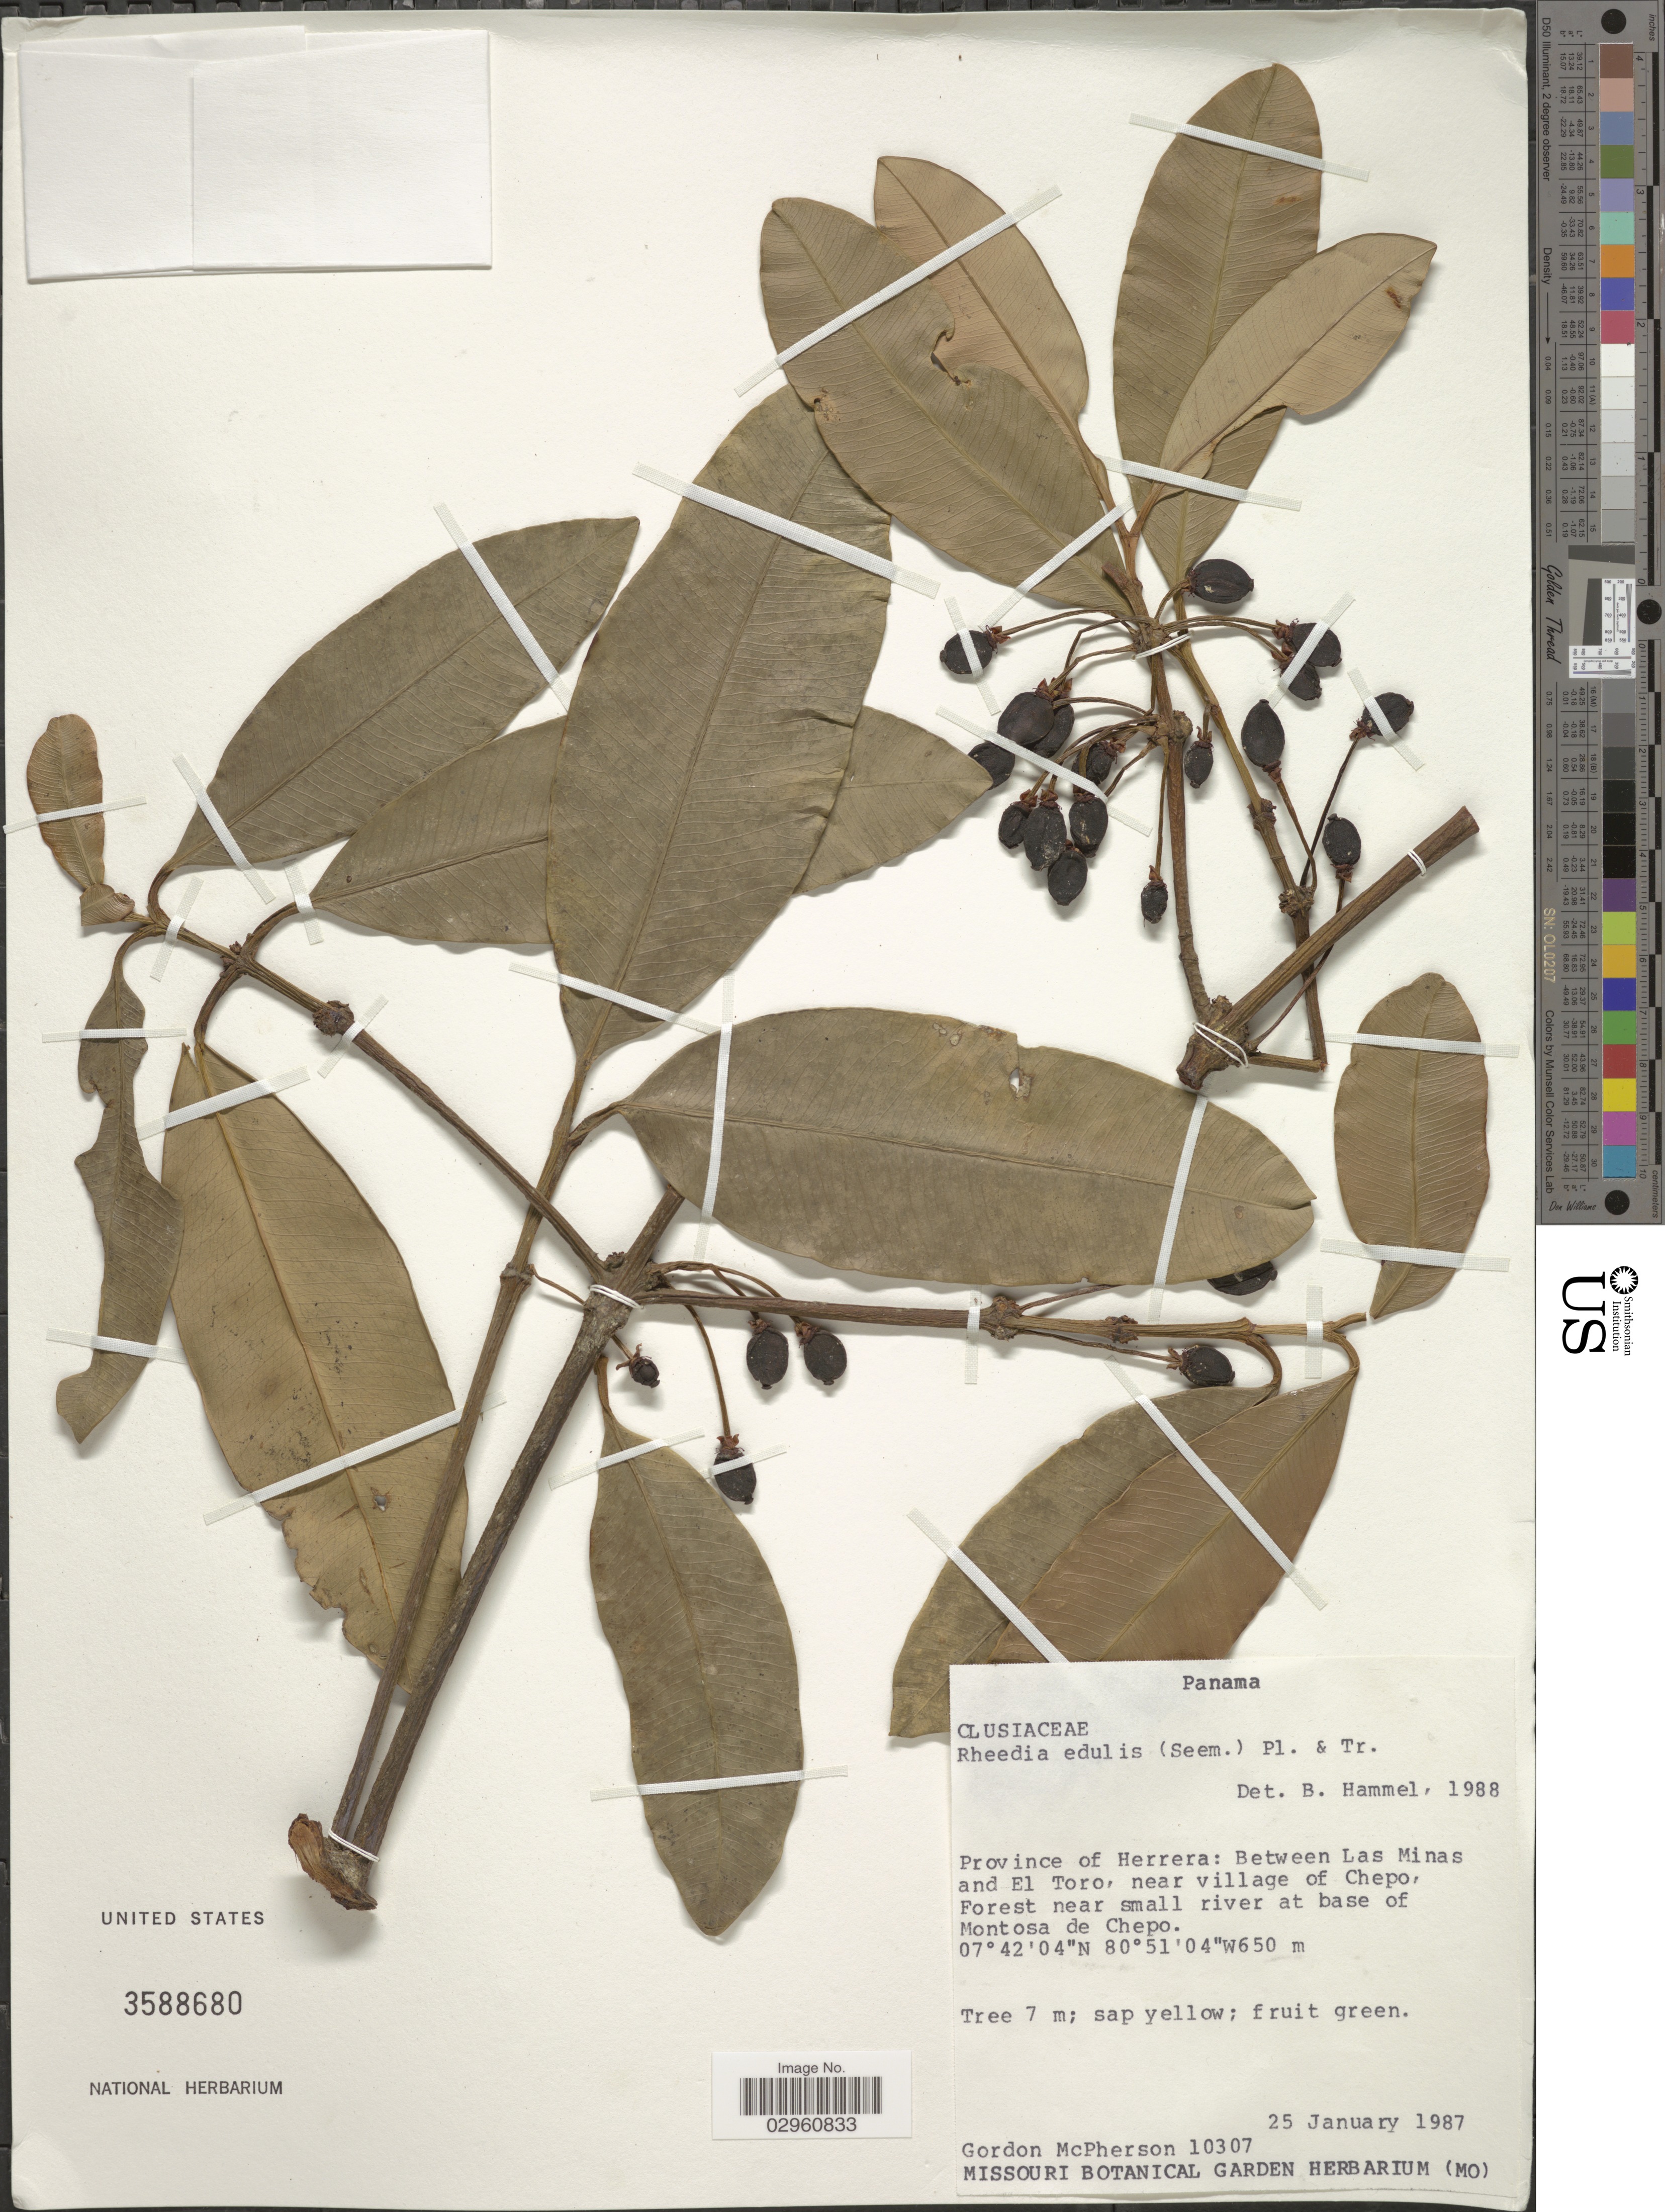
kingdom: Plantae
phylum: Tracheophyta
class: Magnoliopsida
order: Malpighiales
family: Clusiaceae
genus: Garcinia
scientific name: Garcinia intermedia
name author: (Pittier) Hammel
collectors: G. McPherson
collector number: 10307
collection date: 1987-01-25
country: Panama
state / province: Herrera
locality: Between Las Minas and El Toro, near village of Chepo, Forest near small river at base of Montosa de Chepo.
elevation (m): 650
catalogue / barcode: US 3588680